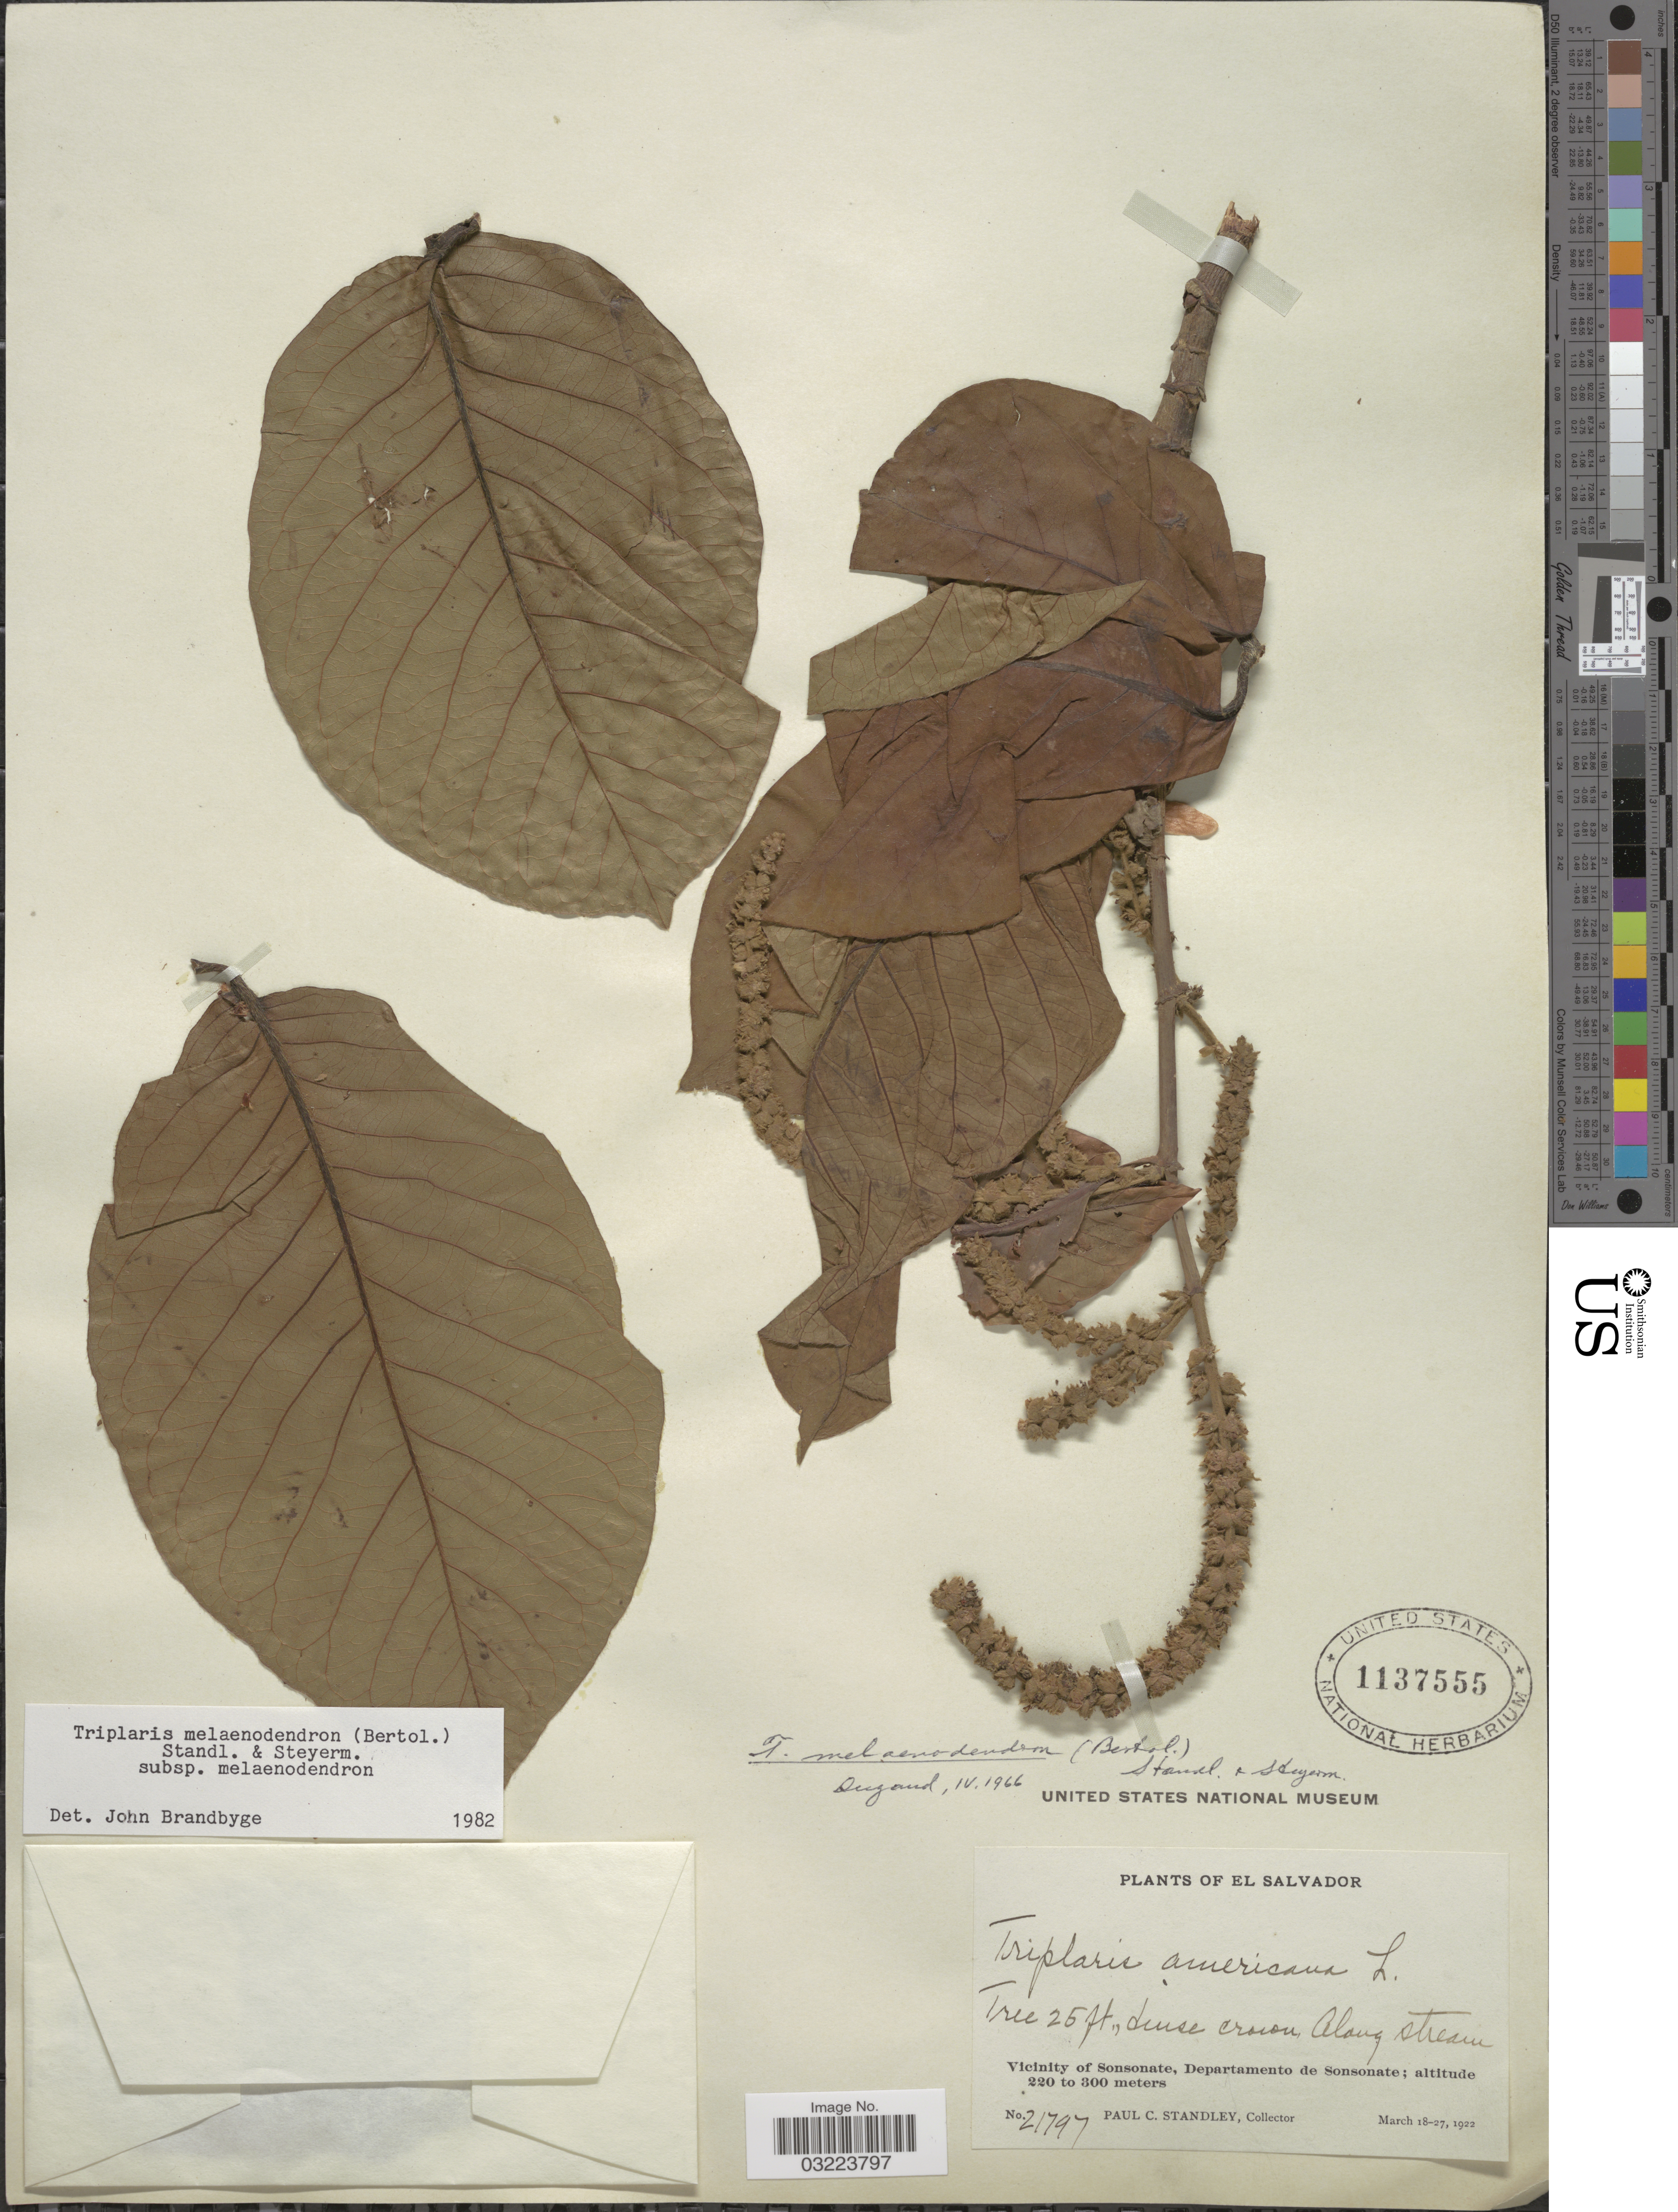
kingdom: Plantae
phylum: Tracheophyta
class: Magnoliopsida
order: Caryophyllales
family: Polygonaceae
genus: Triplaris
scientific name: Triplaris melaenodendron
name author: (Bertol.) Standl. & Steyerm.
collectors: P. C. Standley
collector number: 21797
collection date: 1922-03-18/1922-03-27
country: El Salvador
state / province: Sonsonate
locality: Vicinity of Sonsonate, Departamento de Sonsonate.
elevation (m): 220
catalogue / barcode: US 1137555